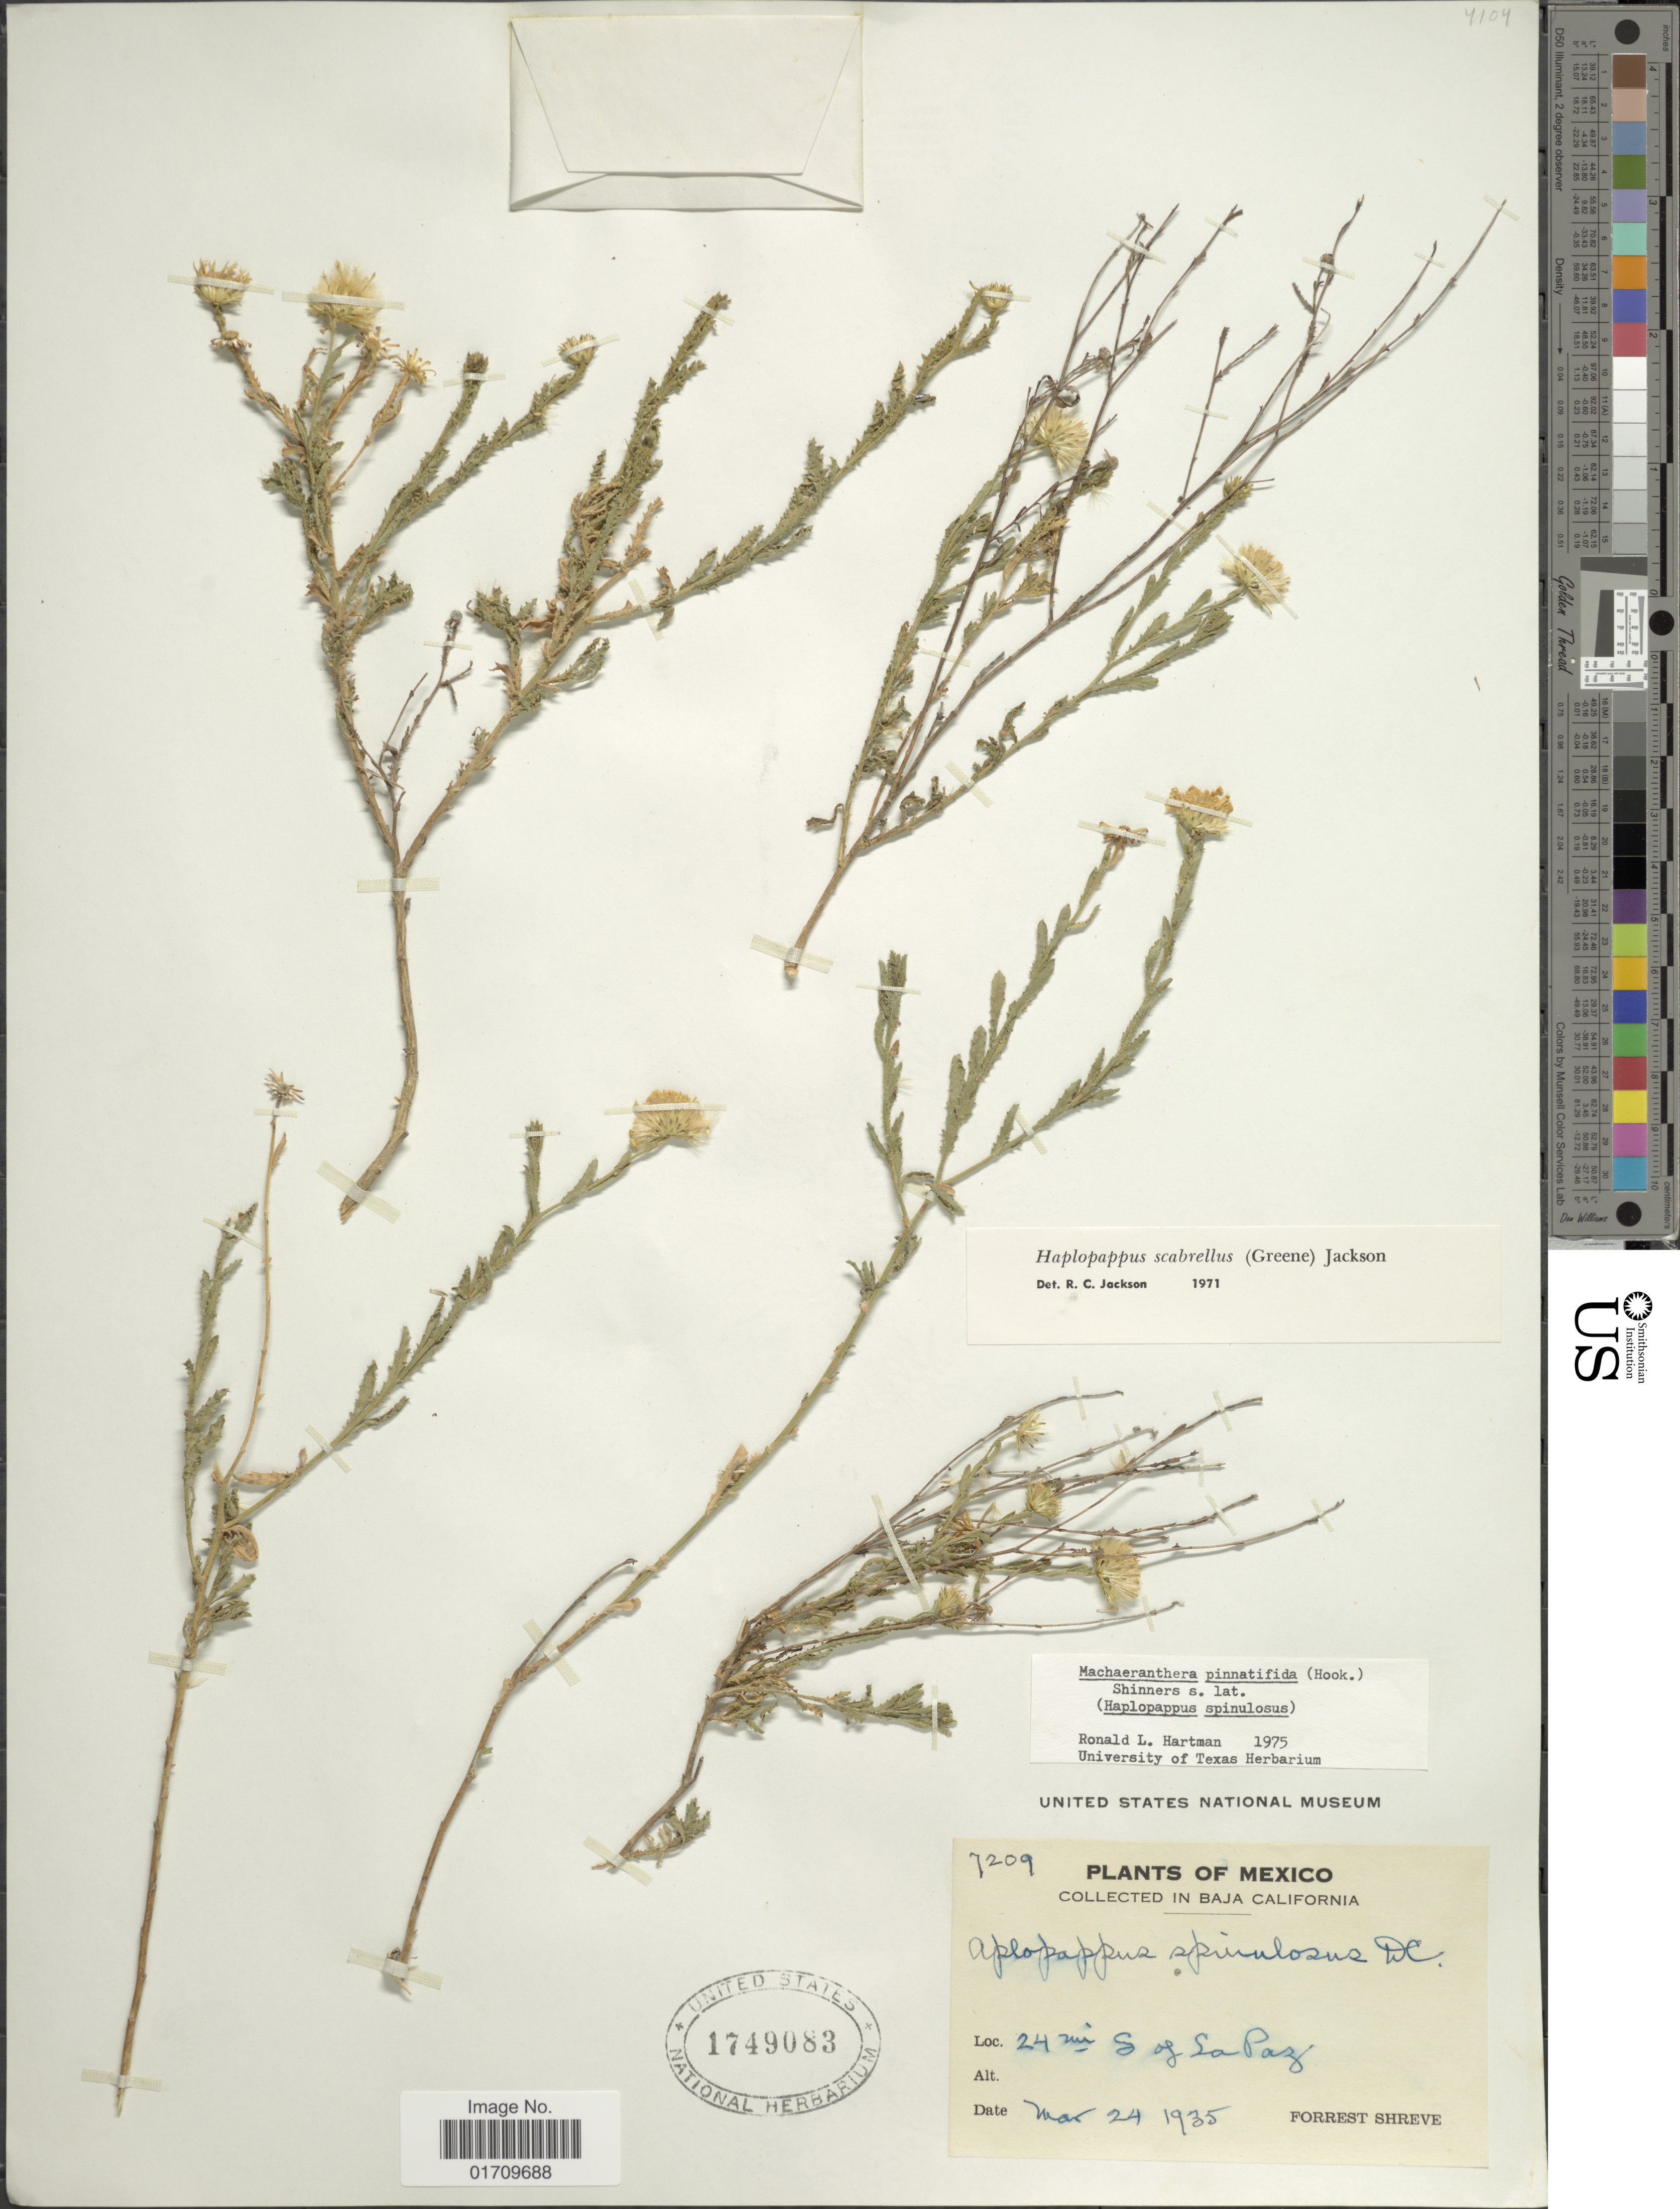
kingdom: Plantae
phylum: Tracheophyta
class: Magnoliopsida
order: Asterales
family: Asteraceae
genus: Machaeranthera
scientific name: Machaeranthera pinnatifida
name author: (Hook.) Shinners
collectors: F. Shreve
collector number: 7209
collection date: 1935-03-24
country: Mexico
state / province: Baja California Sur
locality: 24 mi S of La Paz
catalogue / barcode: US 1749083